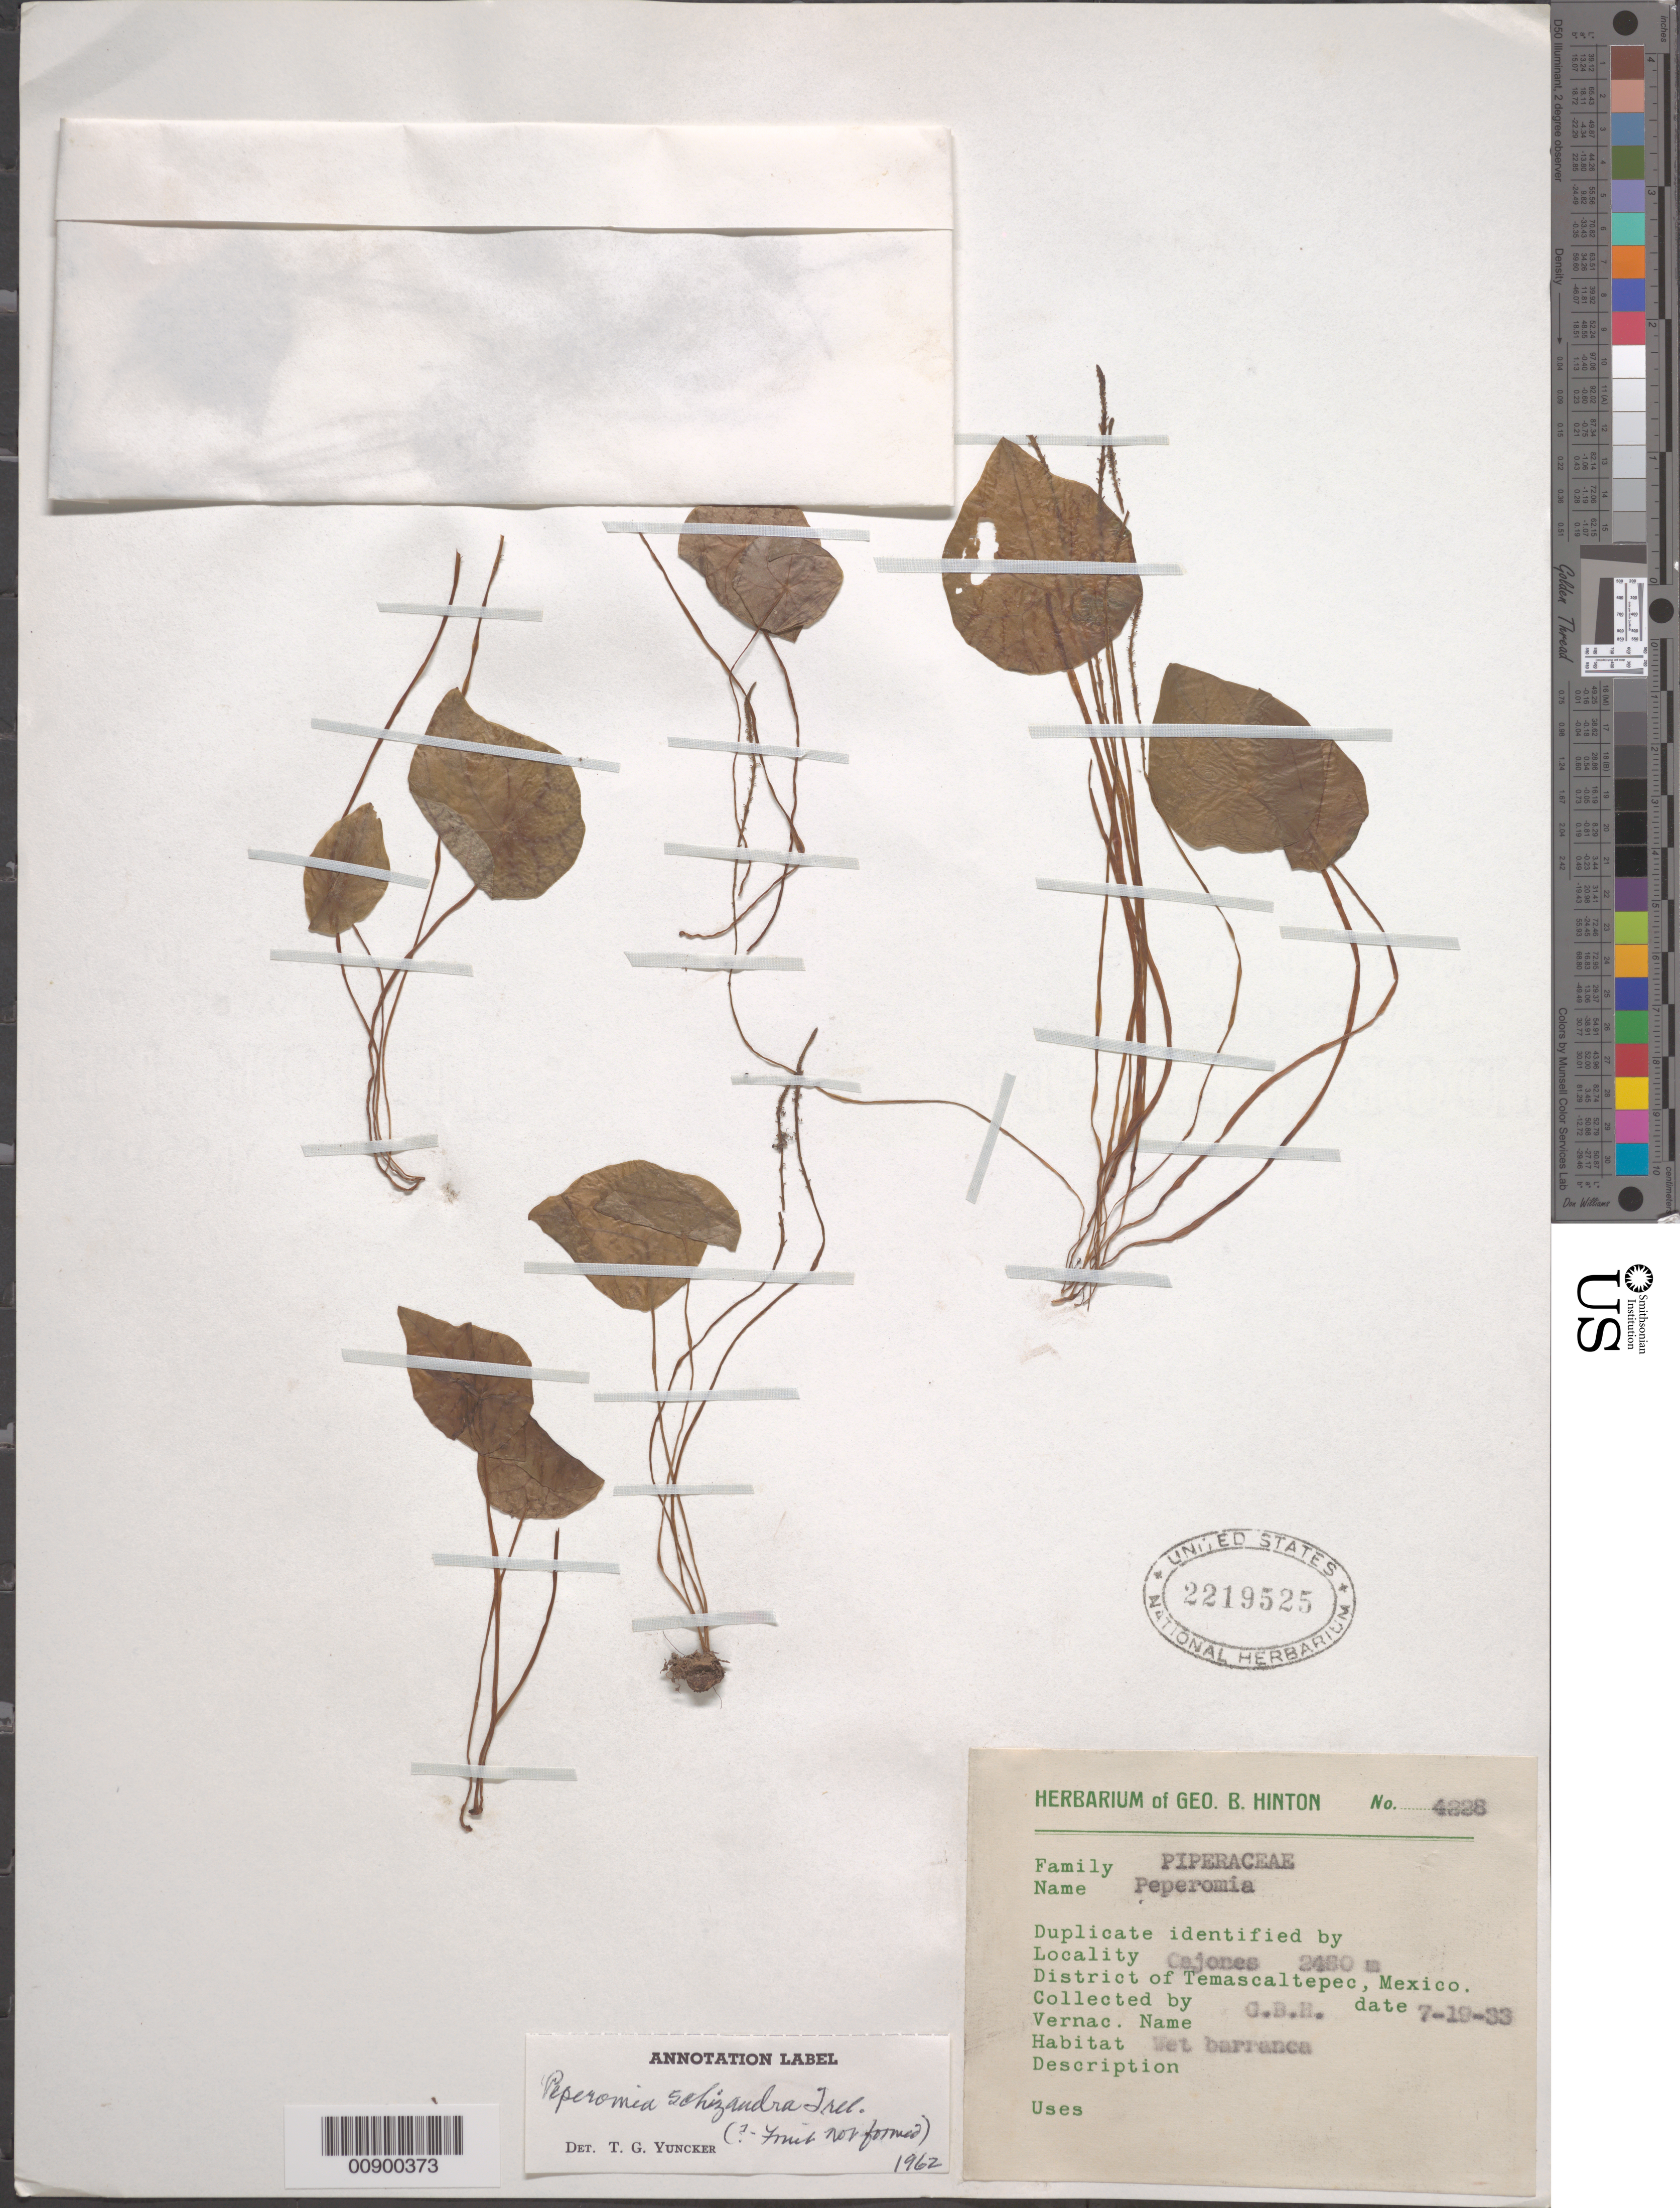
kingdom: Plantae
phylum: Tracheophyta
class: Magnoliopsida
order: Piperales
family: Piperaceae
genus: Peperomia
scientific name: Peperomia schizandra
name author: Trel.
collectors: G. B. Hinton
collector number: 4228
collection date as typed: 19 Jul 1933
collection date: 1933-07-19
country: Mexico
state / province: México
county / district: Temascaltepec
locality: Cajones, District of Temascaltepec, State of México.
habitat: Wet barranca.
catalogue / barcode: US 2219525